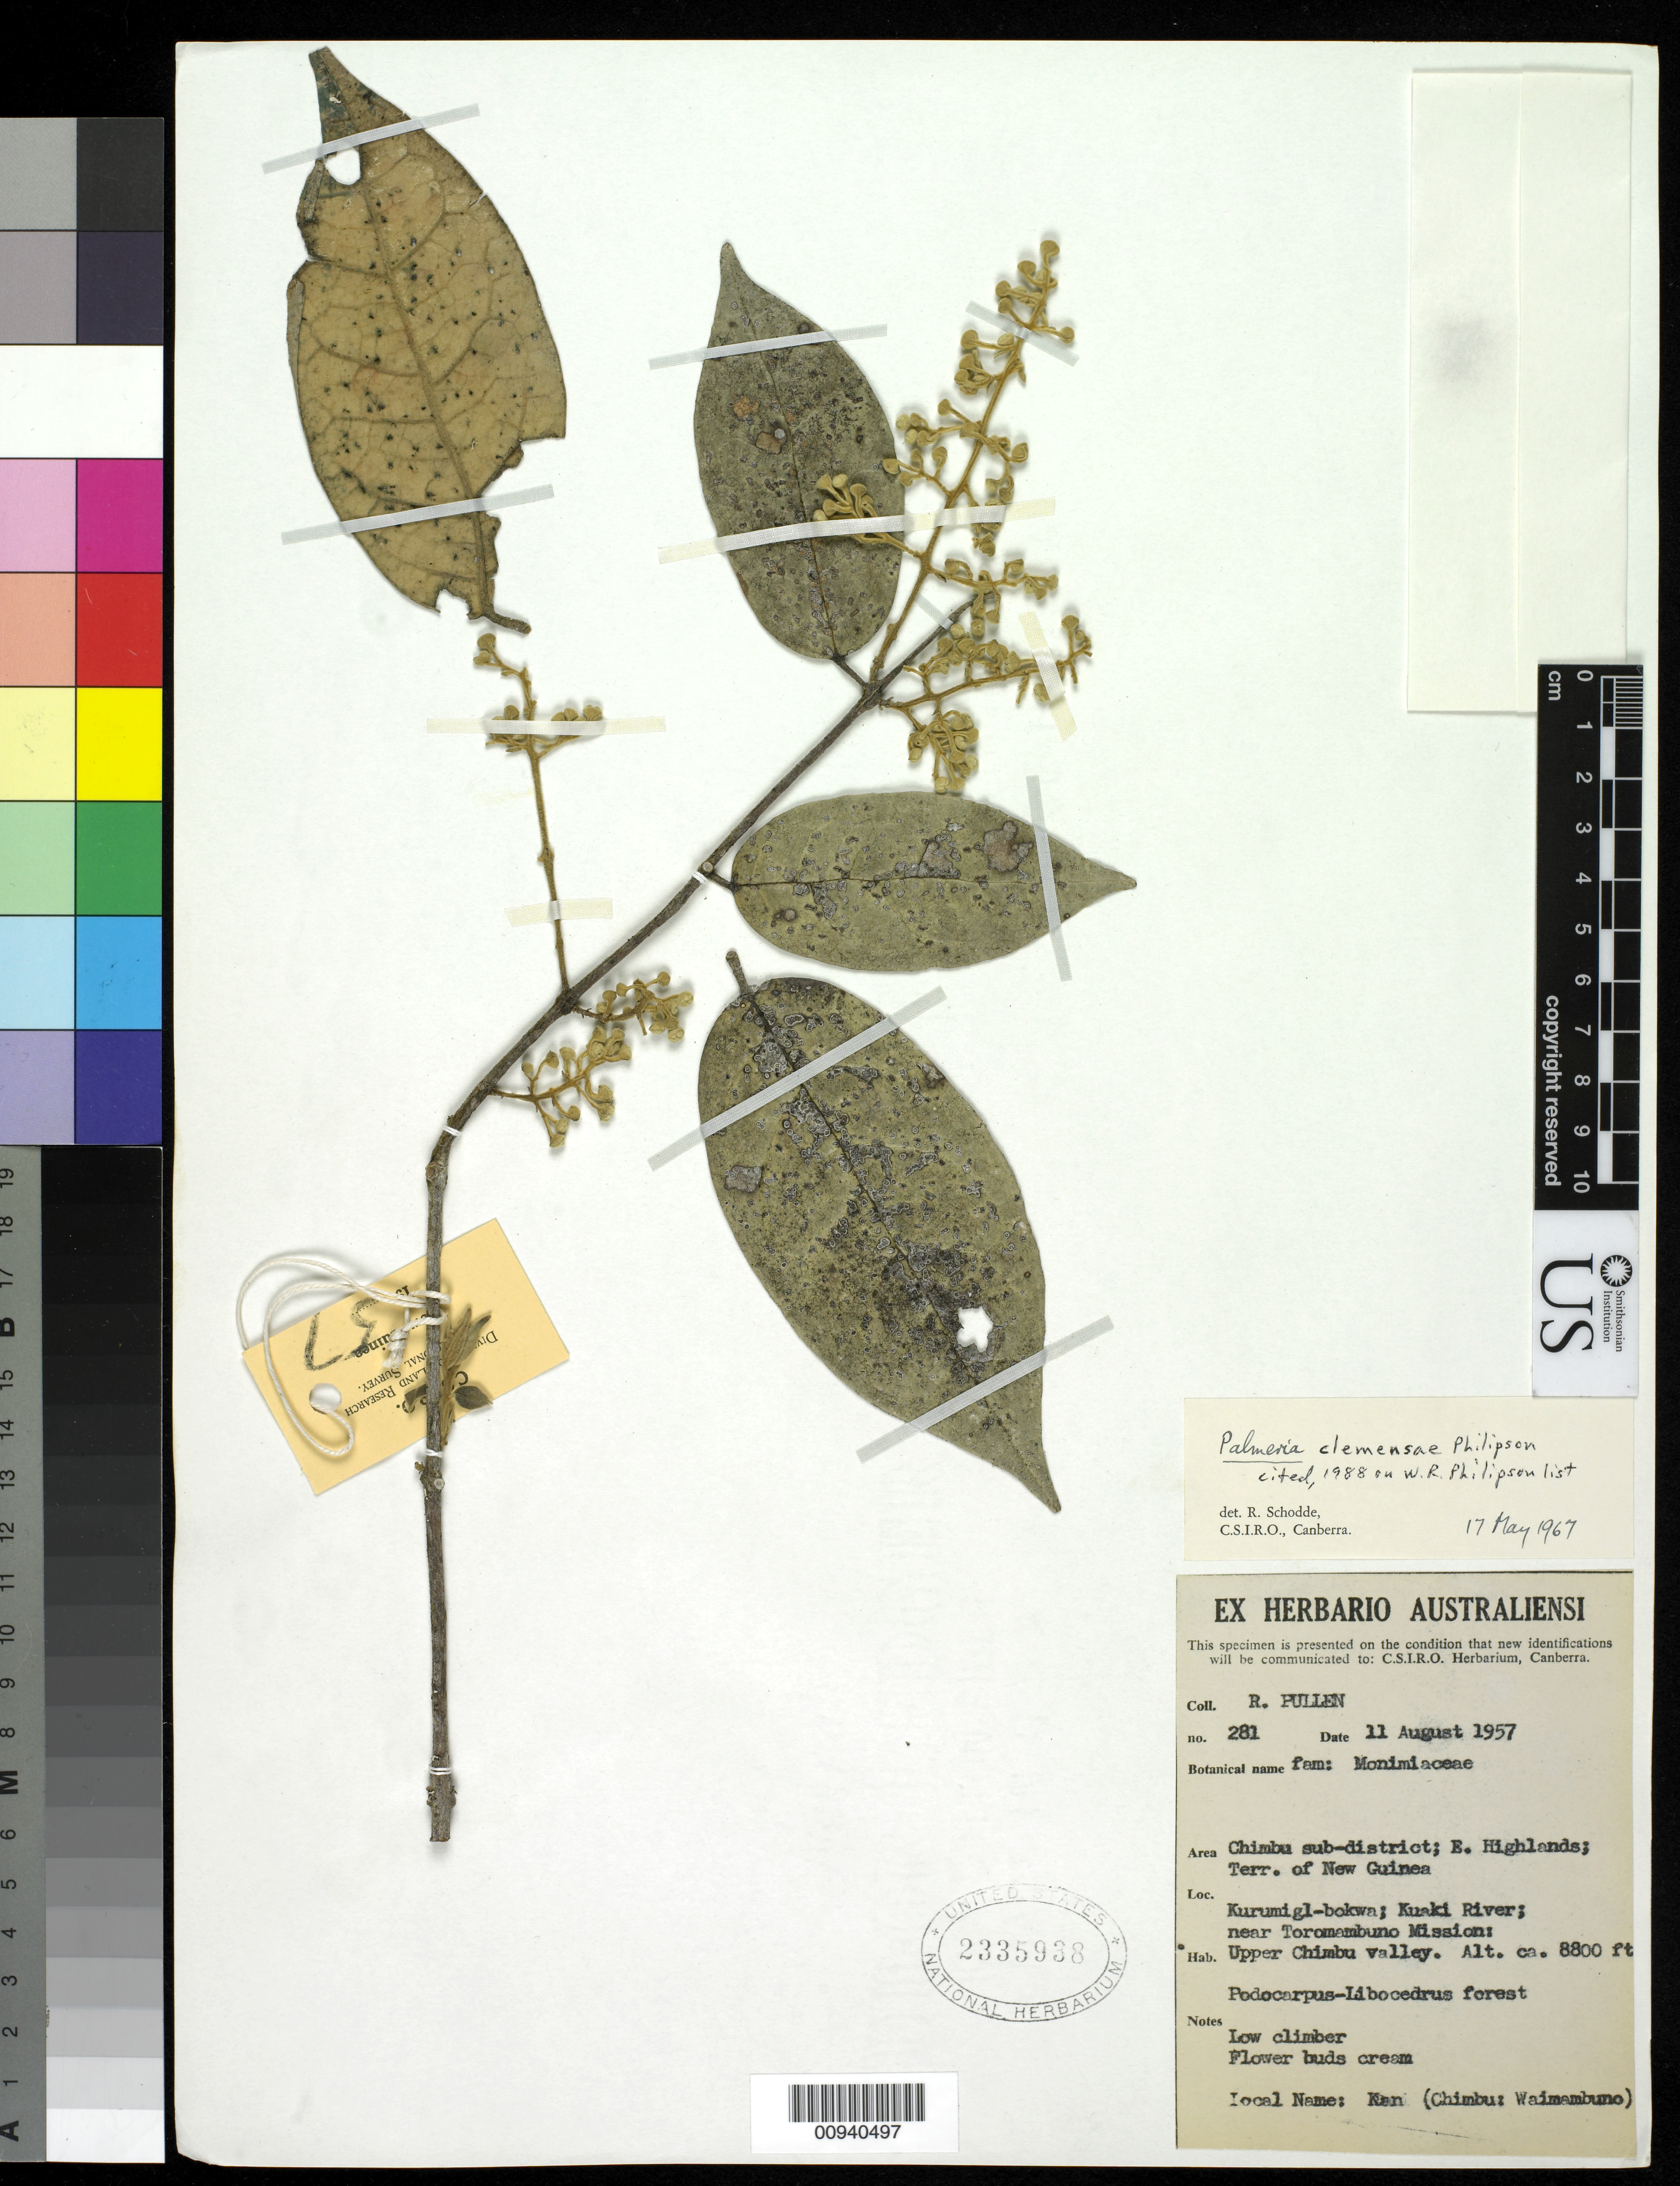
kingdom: Plantae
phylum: Tracheophyta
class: Magnoliopsida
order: Laurales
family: Monimiaceae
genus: Palmeria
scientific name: Palmeria clemensae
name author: Philipson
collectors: R. Pullen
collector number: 281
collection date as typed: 11 Aug 1957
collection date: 1957-08-11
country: Papua New Guinea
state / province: Eastern Highlands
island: New Guinea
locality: Chimbu subdistrict. Kurumigl-bokwa; Kuaki River; near Roromambuno Mission.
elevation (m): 2682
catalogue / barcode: US 2335938